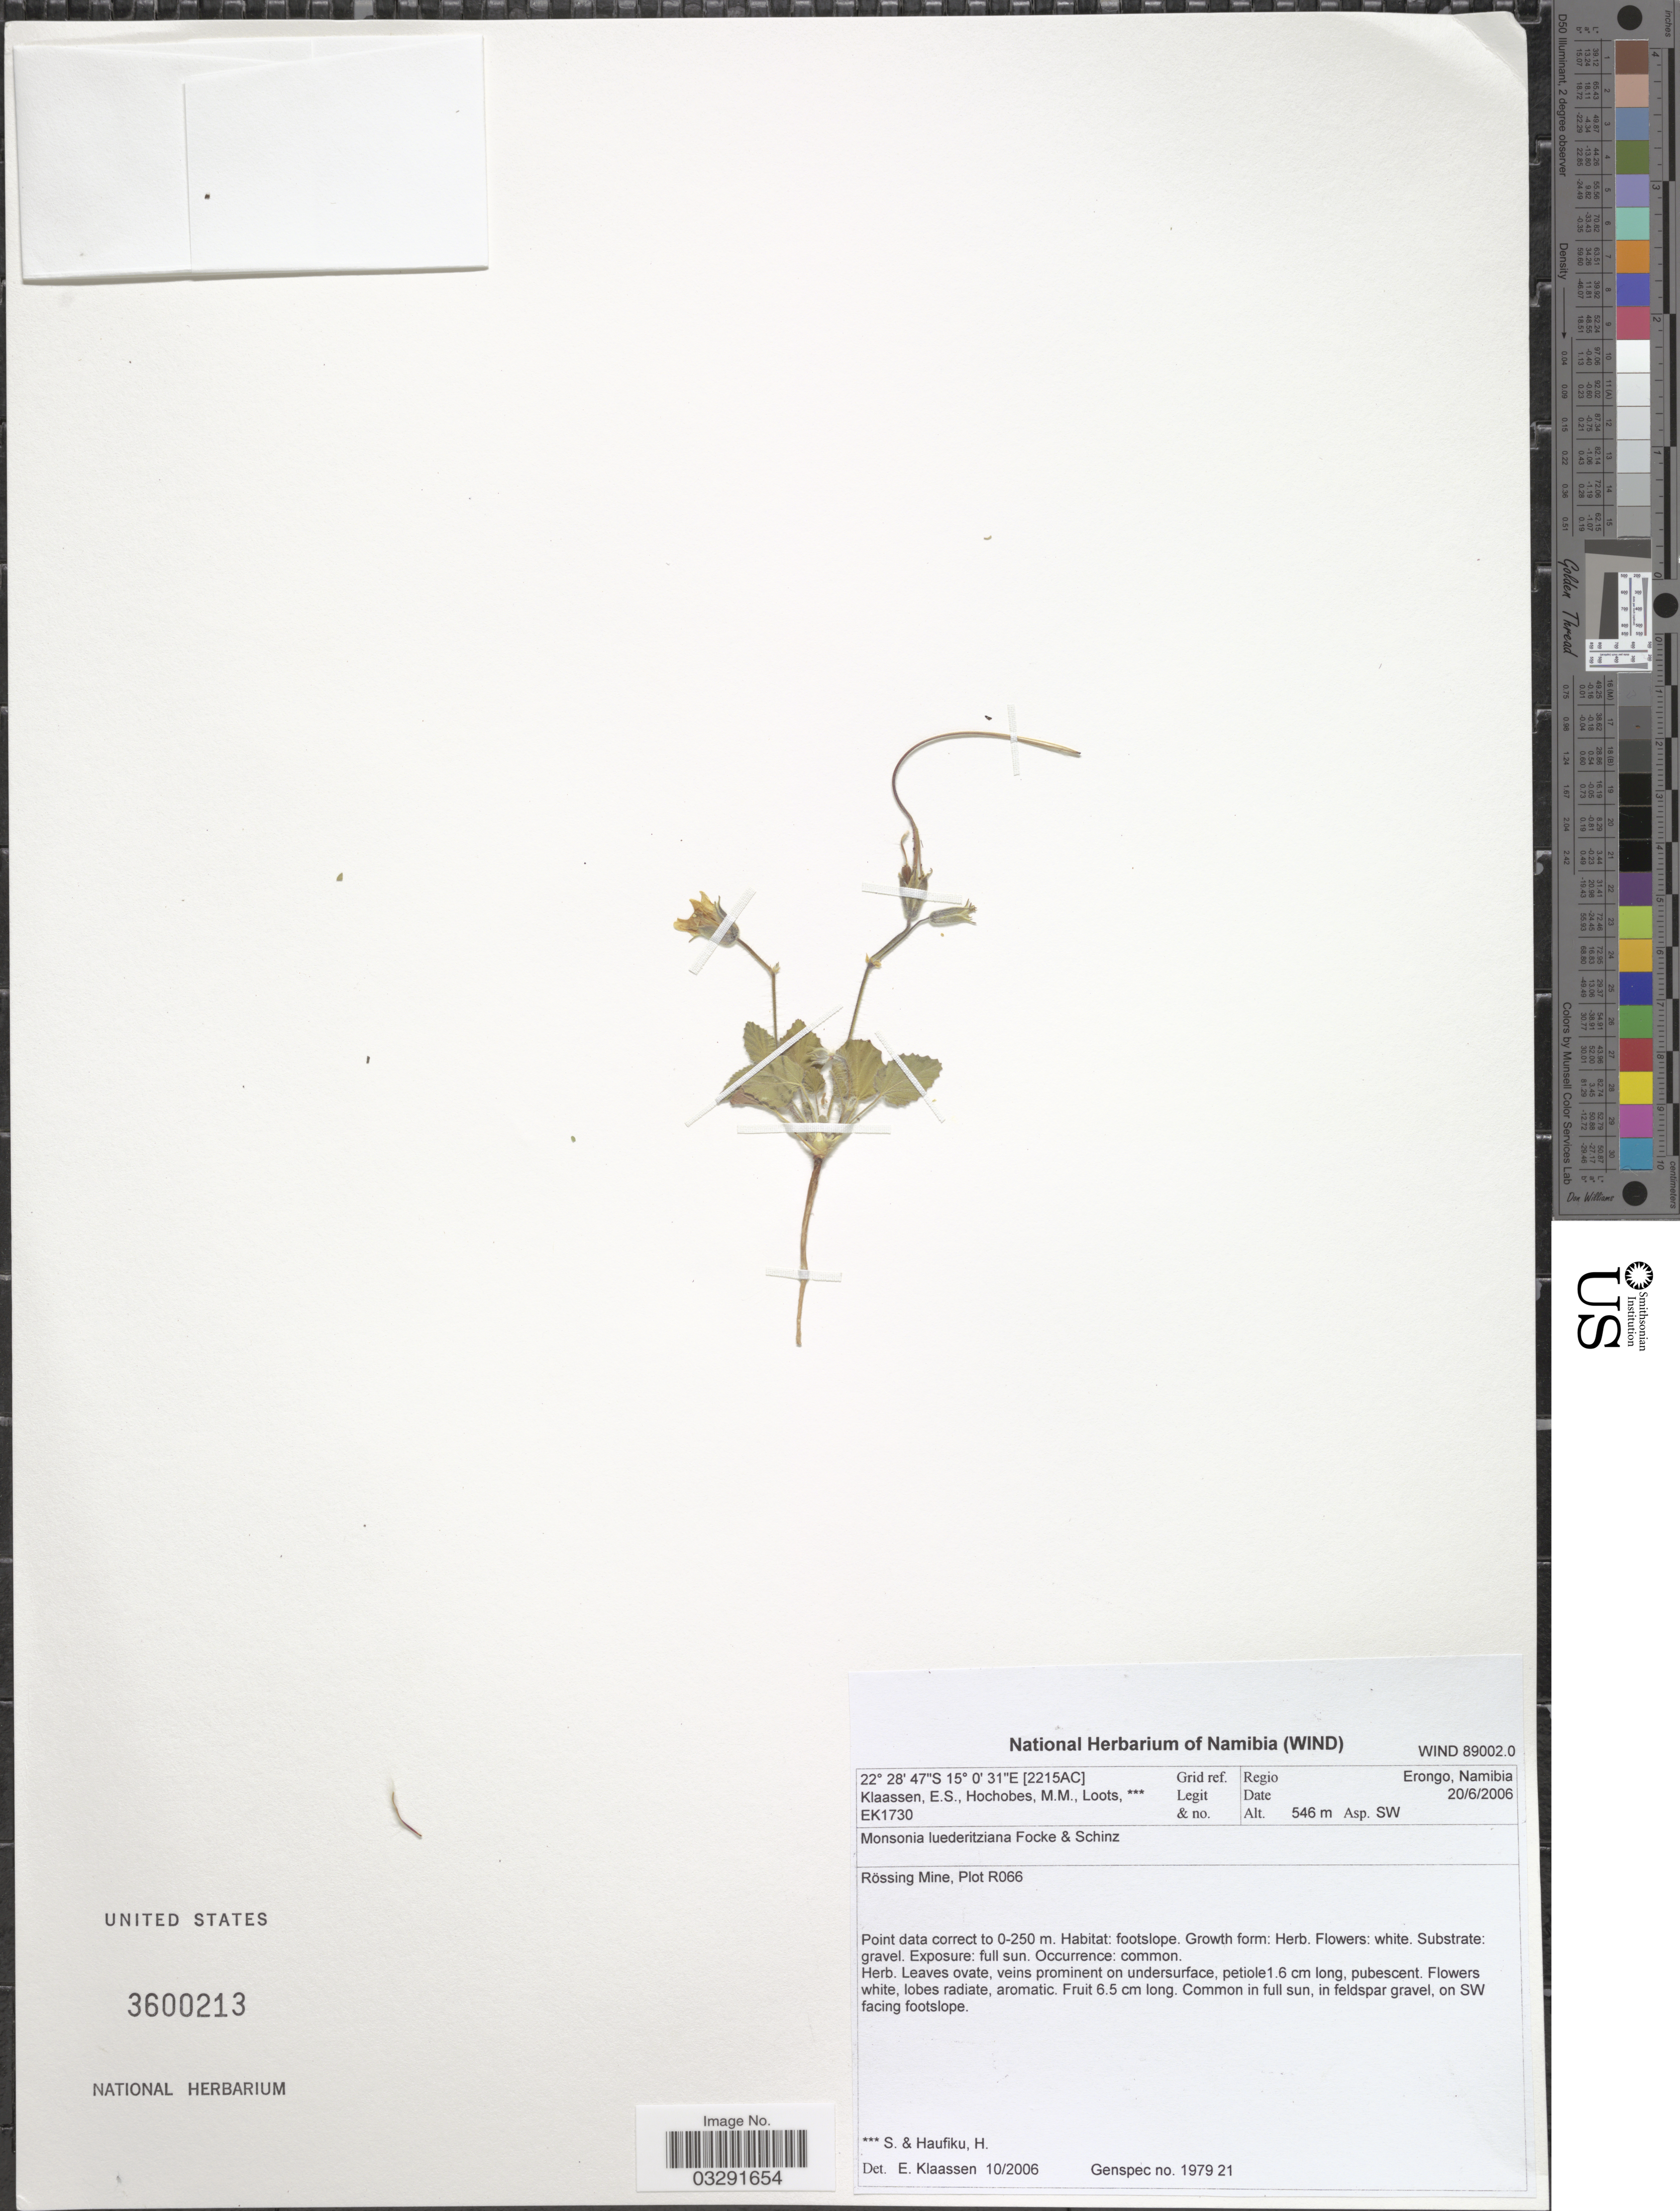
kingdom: Plantae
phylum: Tracheophyta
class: Magnoliopsida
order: Geraniales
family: Geraniaceae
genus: Monsonia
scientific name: Monsonia luederitziana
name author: Focke & Schinz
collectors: E. S. Klaassen, M. Hochobes & Loots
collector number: EK1730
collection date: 2006-06-20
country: Namibia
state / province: Erongo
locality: Grid ref. [2215AC]. Regio Erongo, Namibia. Rössing Mine, Plot R066.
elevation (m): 546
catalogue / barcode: US 3600213